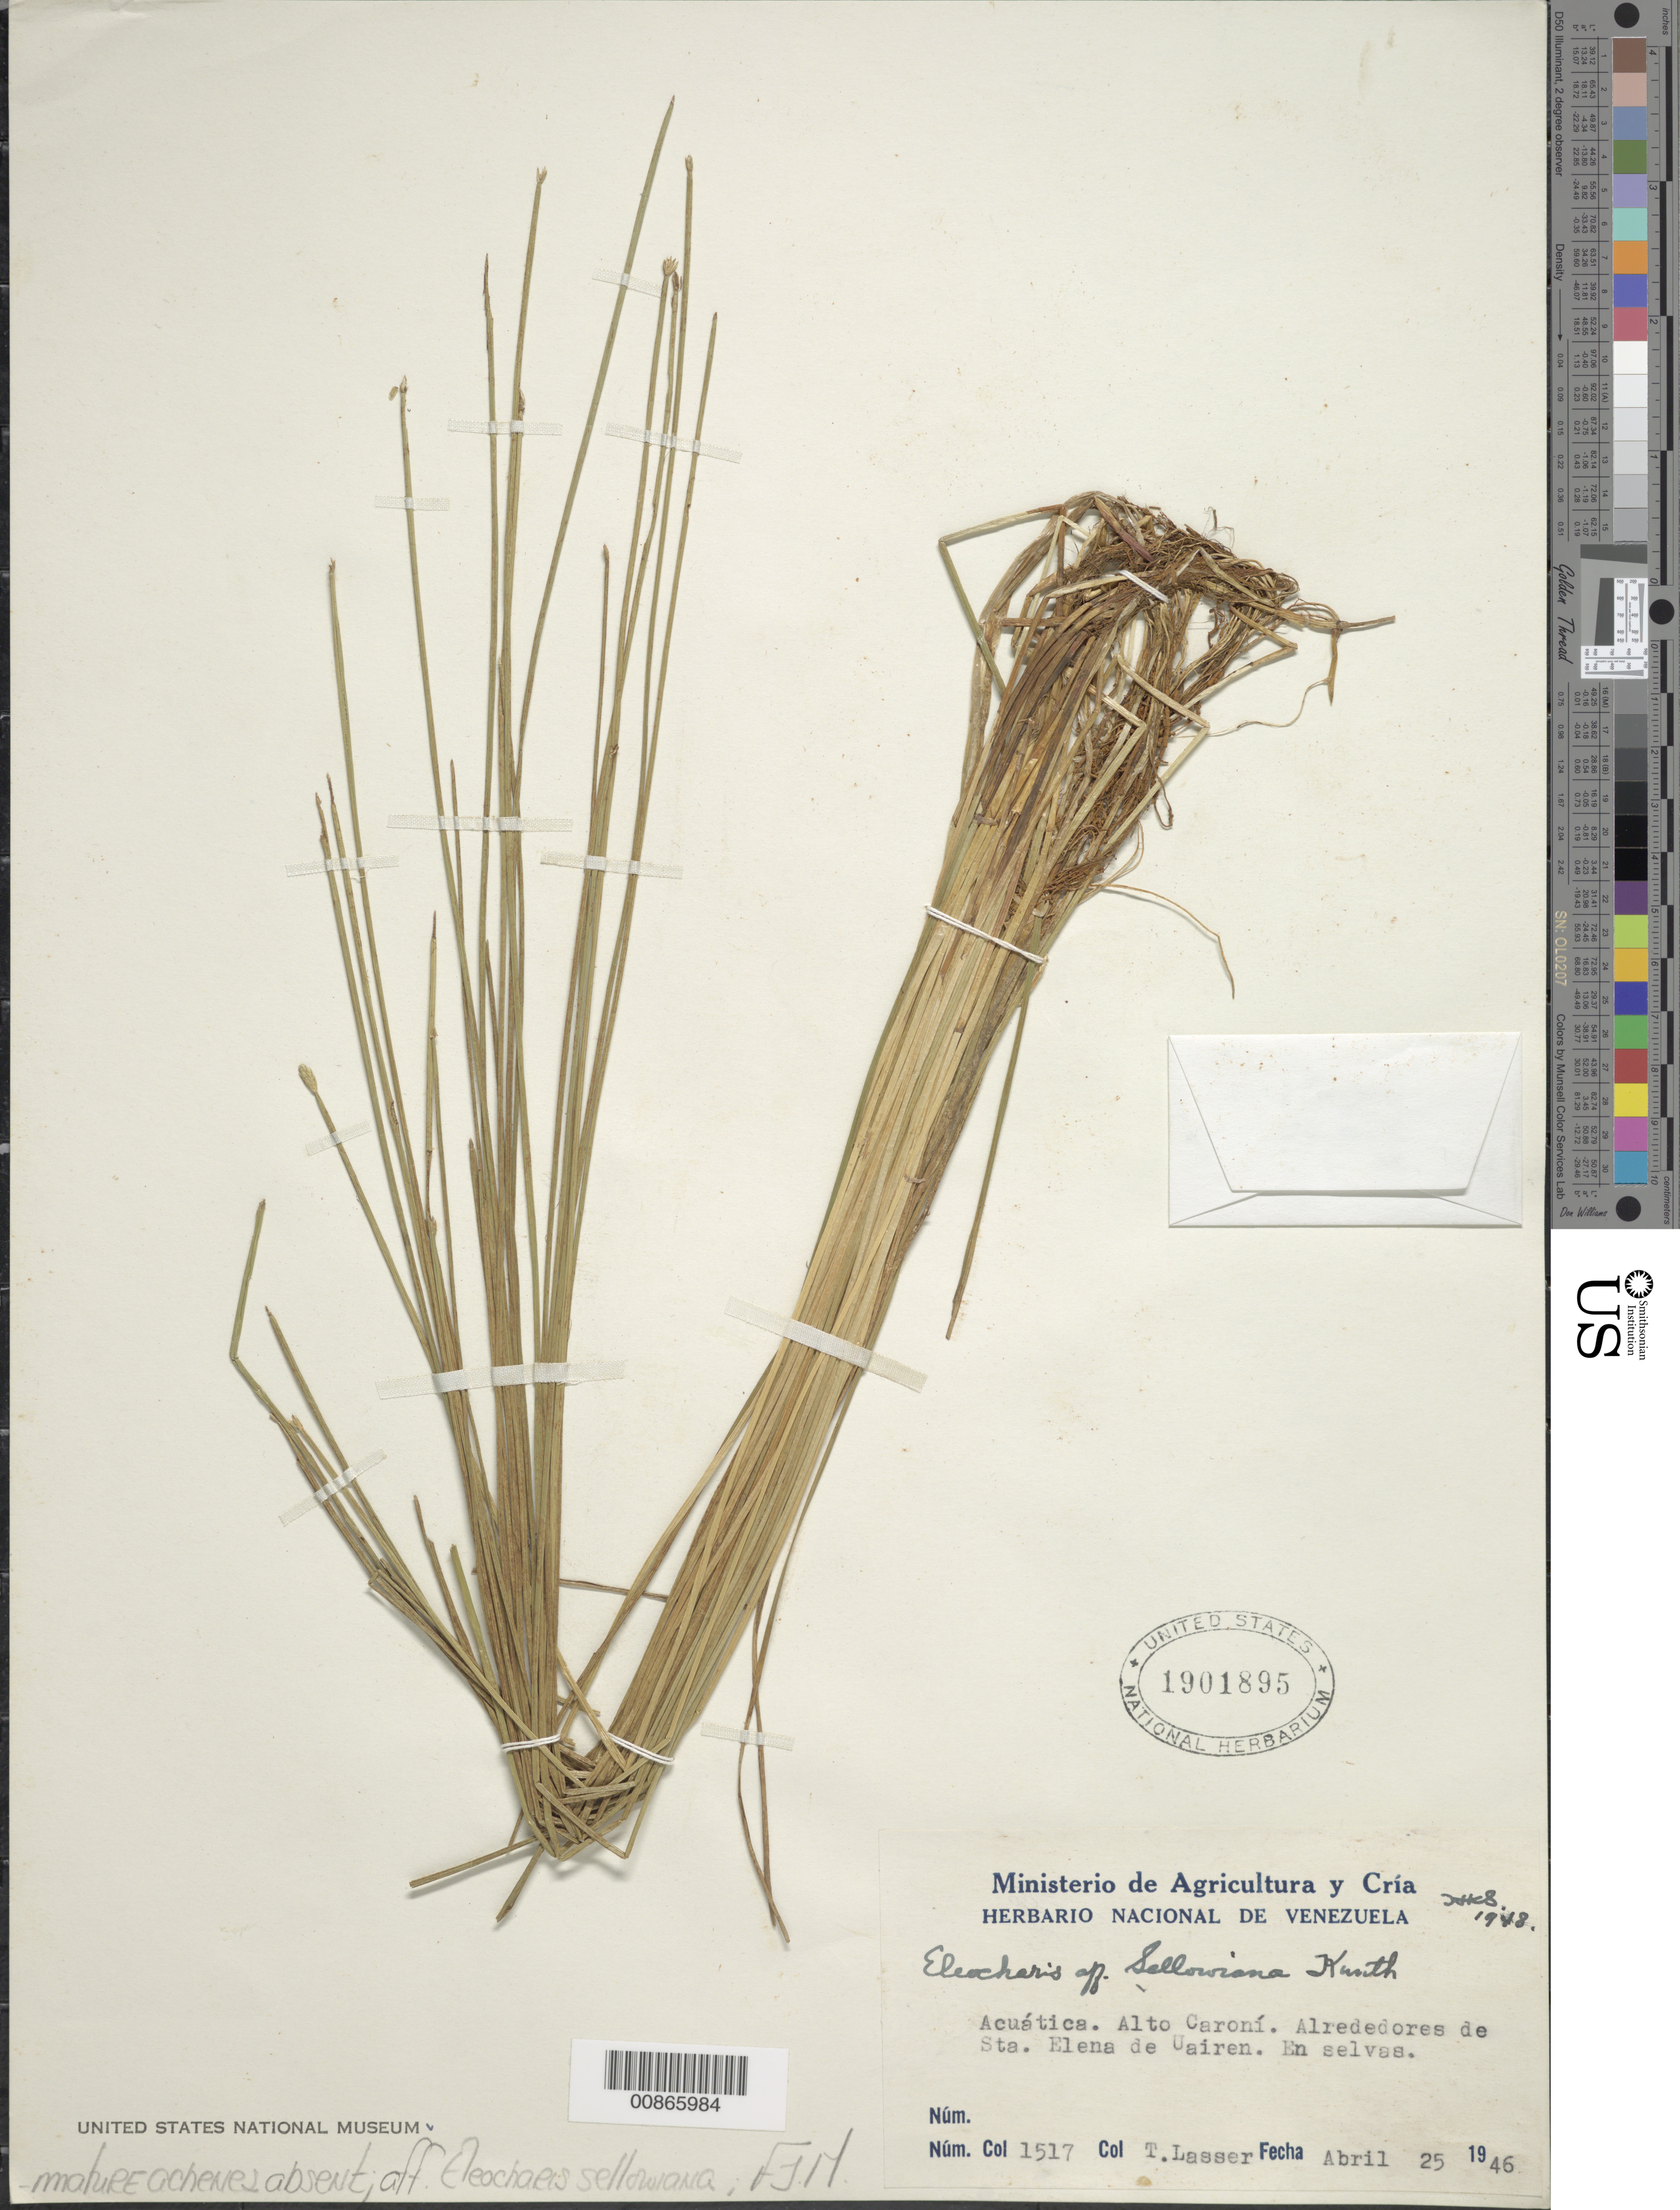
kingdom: Plantae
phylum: Tracheophyta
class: Liliopsida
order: Poales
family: Cyperaceae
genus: Eleocharis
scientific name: Eleocharis sellowiana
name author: Kunth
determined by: Menapace, F. J.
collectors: T. Lasser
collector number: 1517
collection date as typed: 25-Apr-46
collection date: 1946-04-25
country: Venezuela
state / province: Bolívar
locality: Sta. Elena de Uairén, Alto Caroní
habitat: Woods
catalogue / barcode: US 1901895